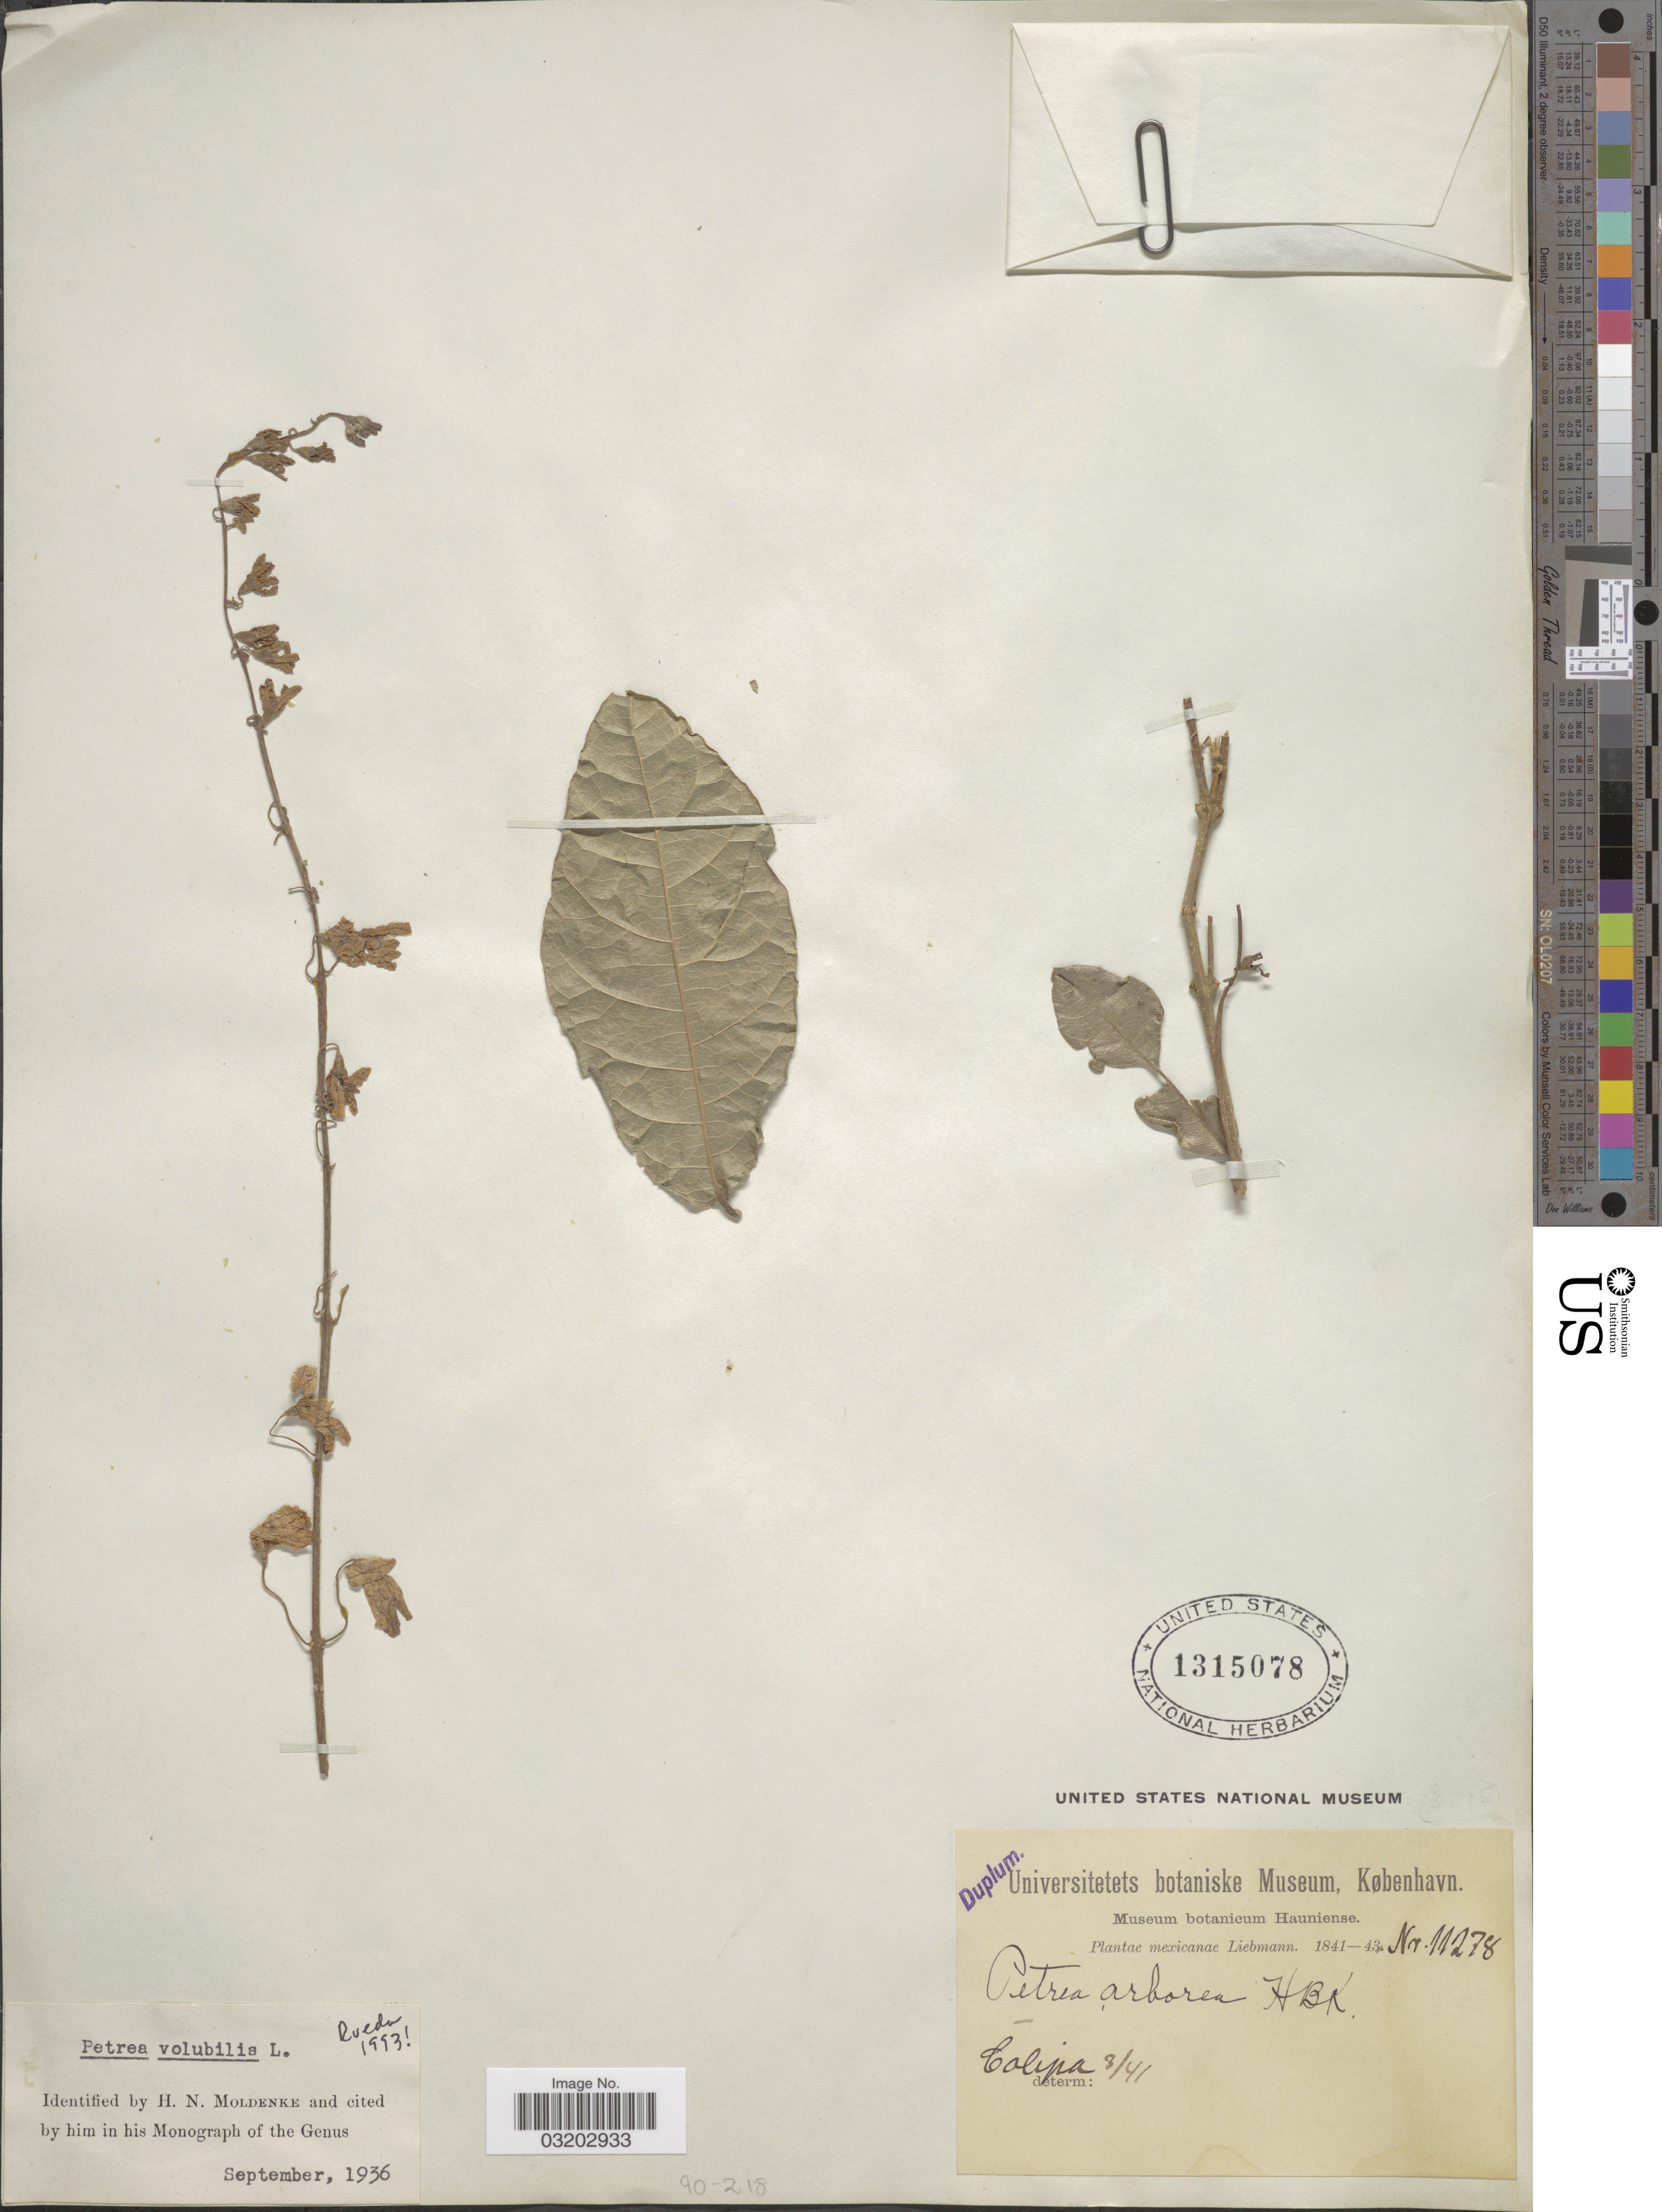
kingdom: Plantae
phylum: Tracheophyta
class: Magnoliopsida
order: Lamiales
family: Verbenaceae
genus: Petrea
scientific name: Petrea volubilis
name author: L.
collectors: Liebmann, --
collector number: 11278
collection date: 1841-03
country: Mexico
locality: Colipa.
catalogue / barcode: US 1315078